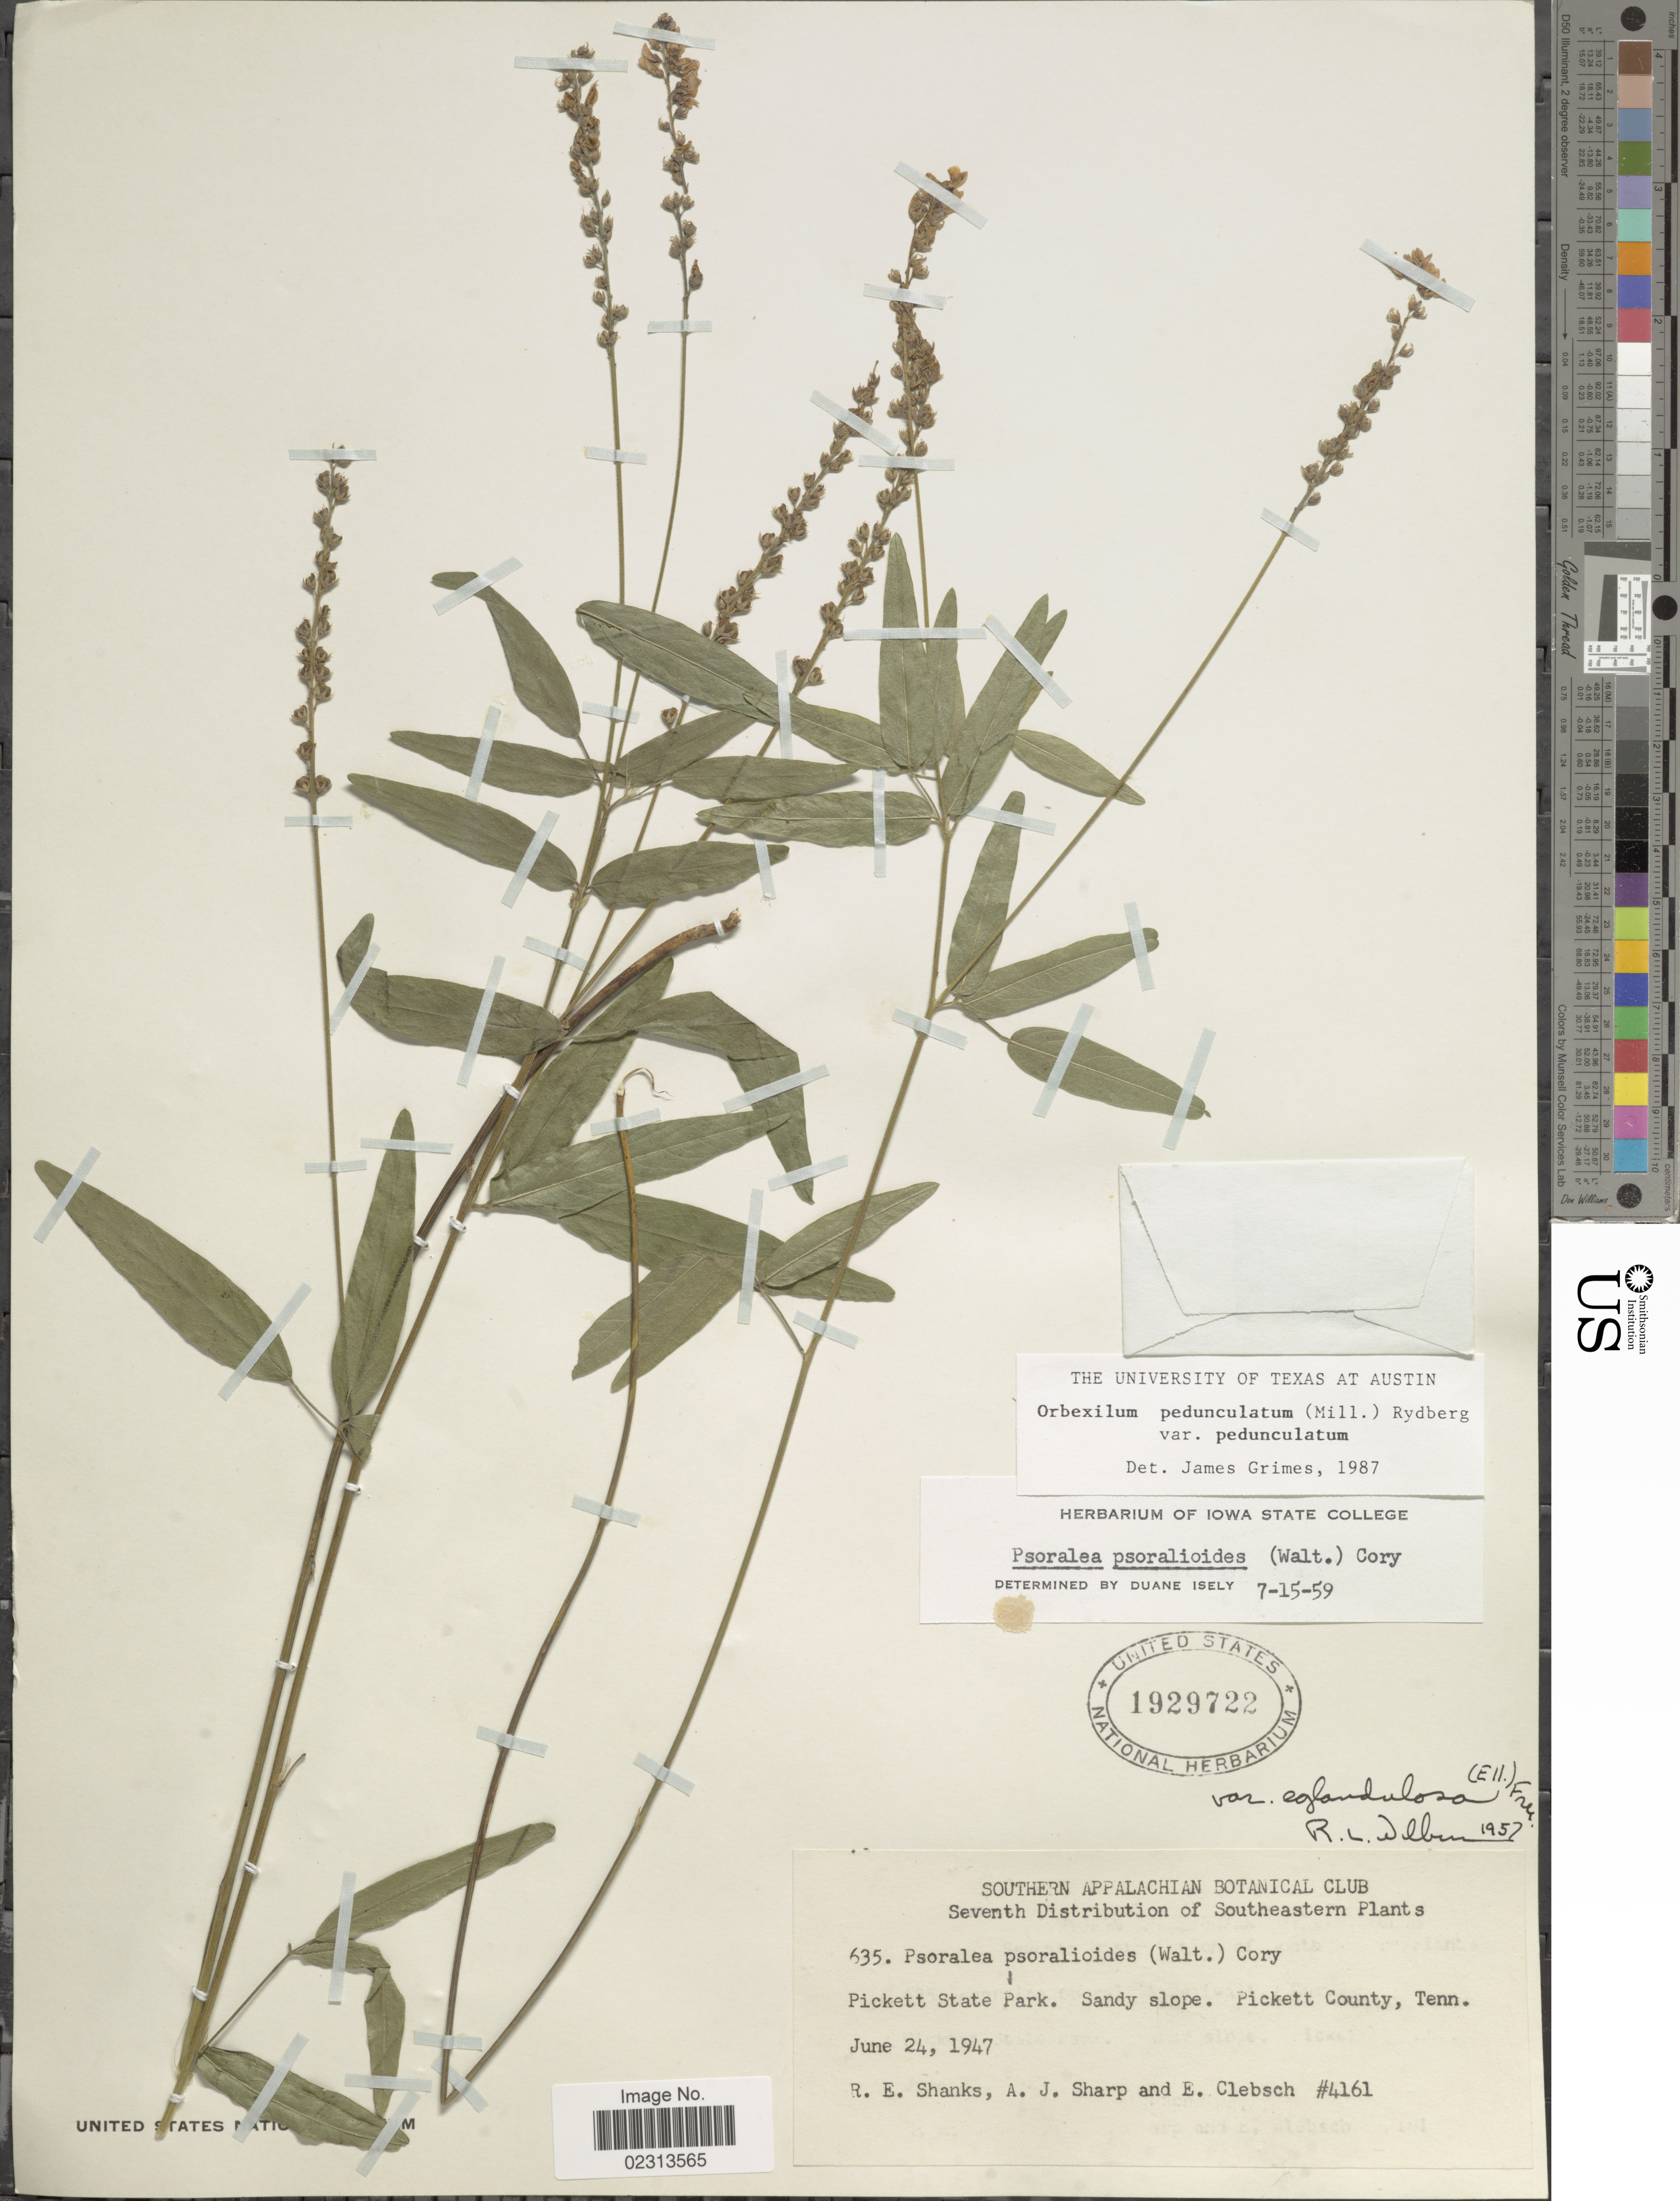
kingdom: Plantae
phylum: Tracheophyta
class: Magnoliopsida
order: Fabales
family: Fabaceae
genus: Orbexilum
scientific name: Orbexilum pedunculatum var. pedunculatum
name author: (Miller) Rydberg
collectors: R. Shanks, A. J. Sharp & E. Clebsch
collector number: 4161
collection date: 1947-06-24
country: United States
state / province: Tennessee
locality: Pickett State Park. Pickett County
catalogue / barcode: US 1929722